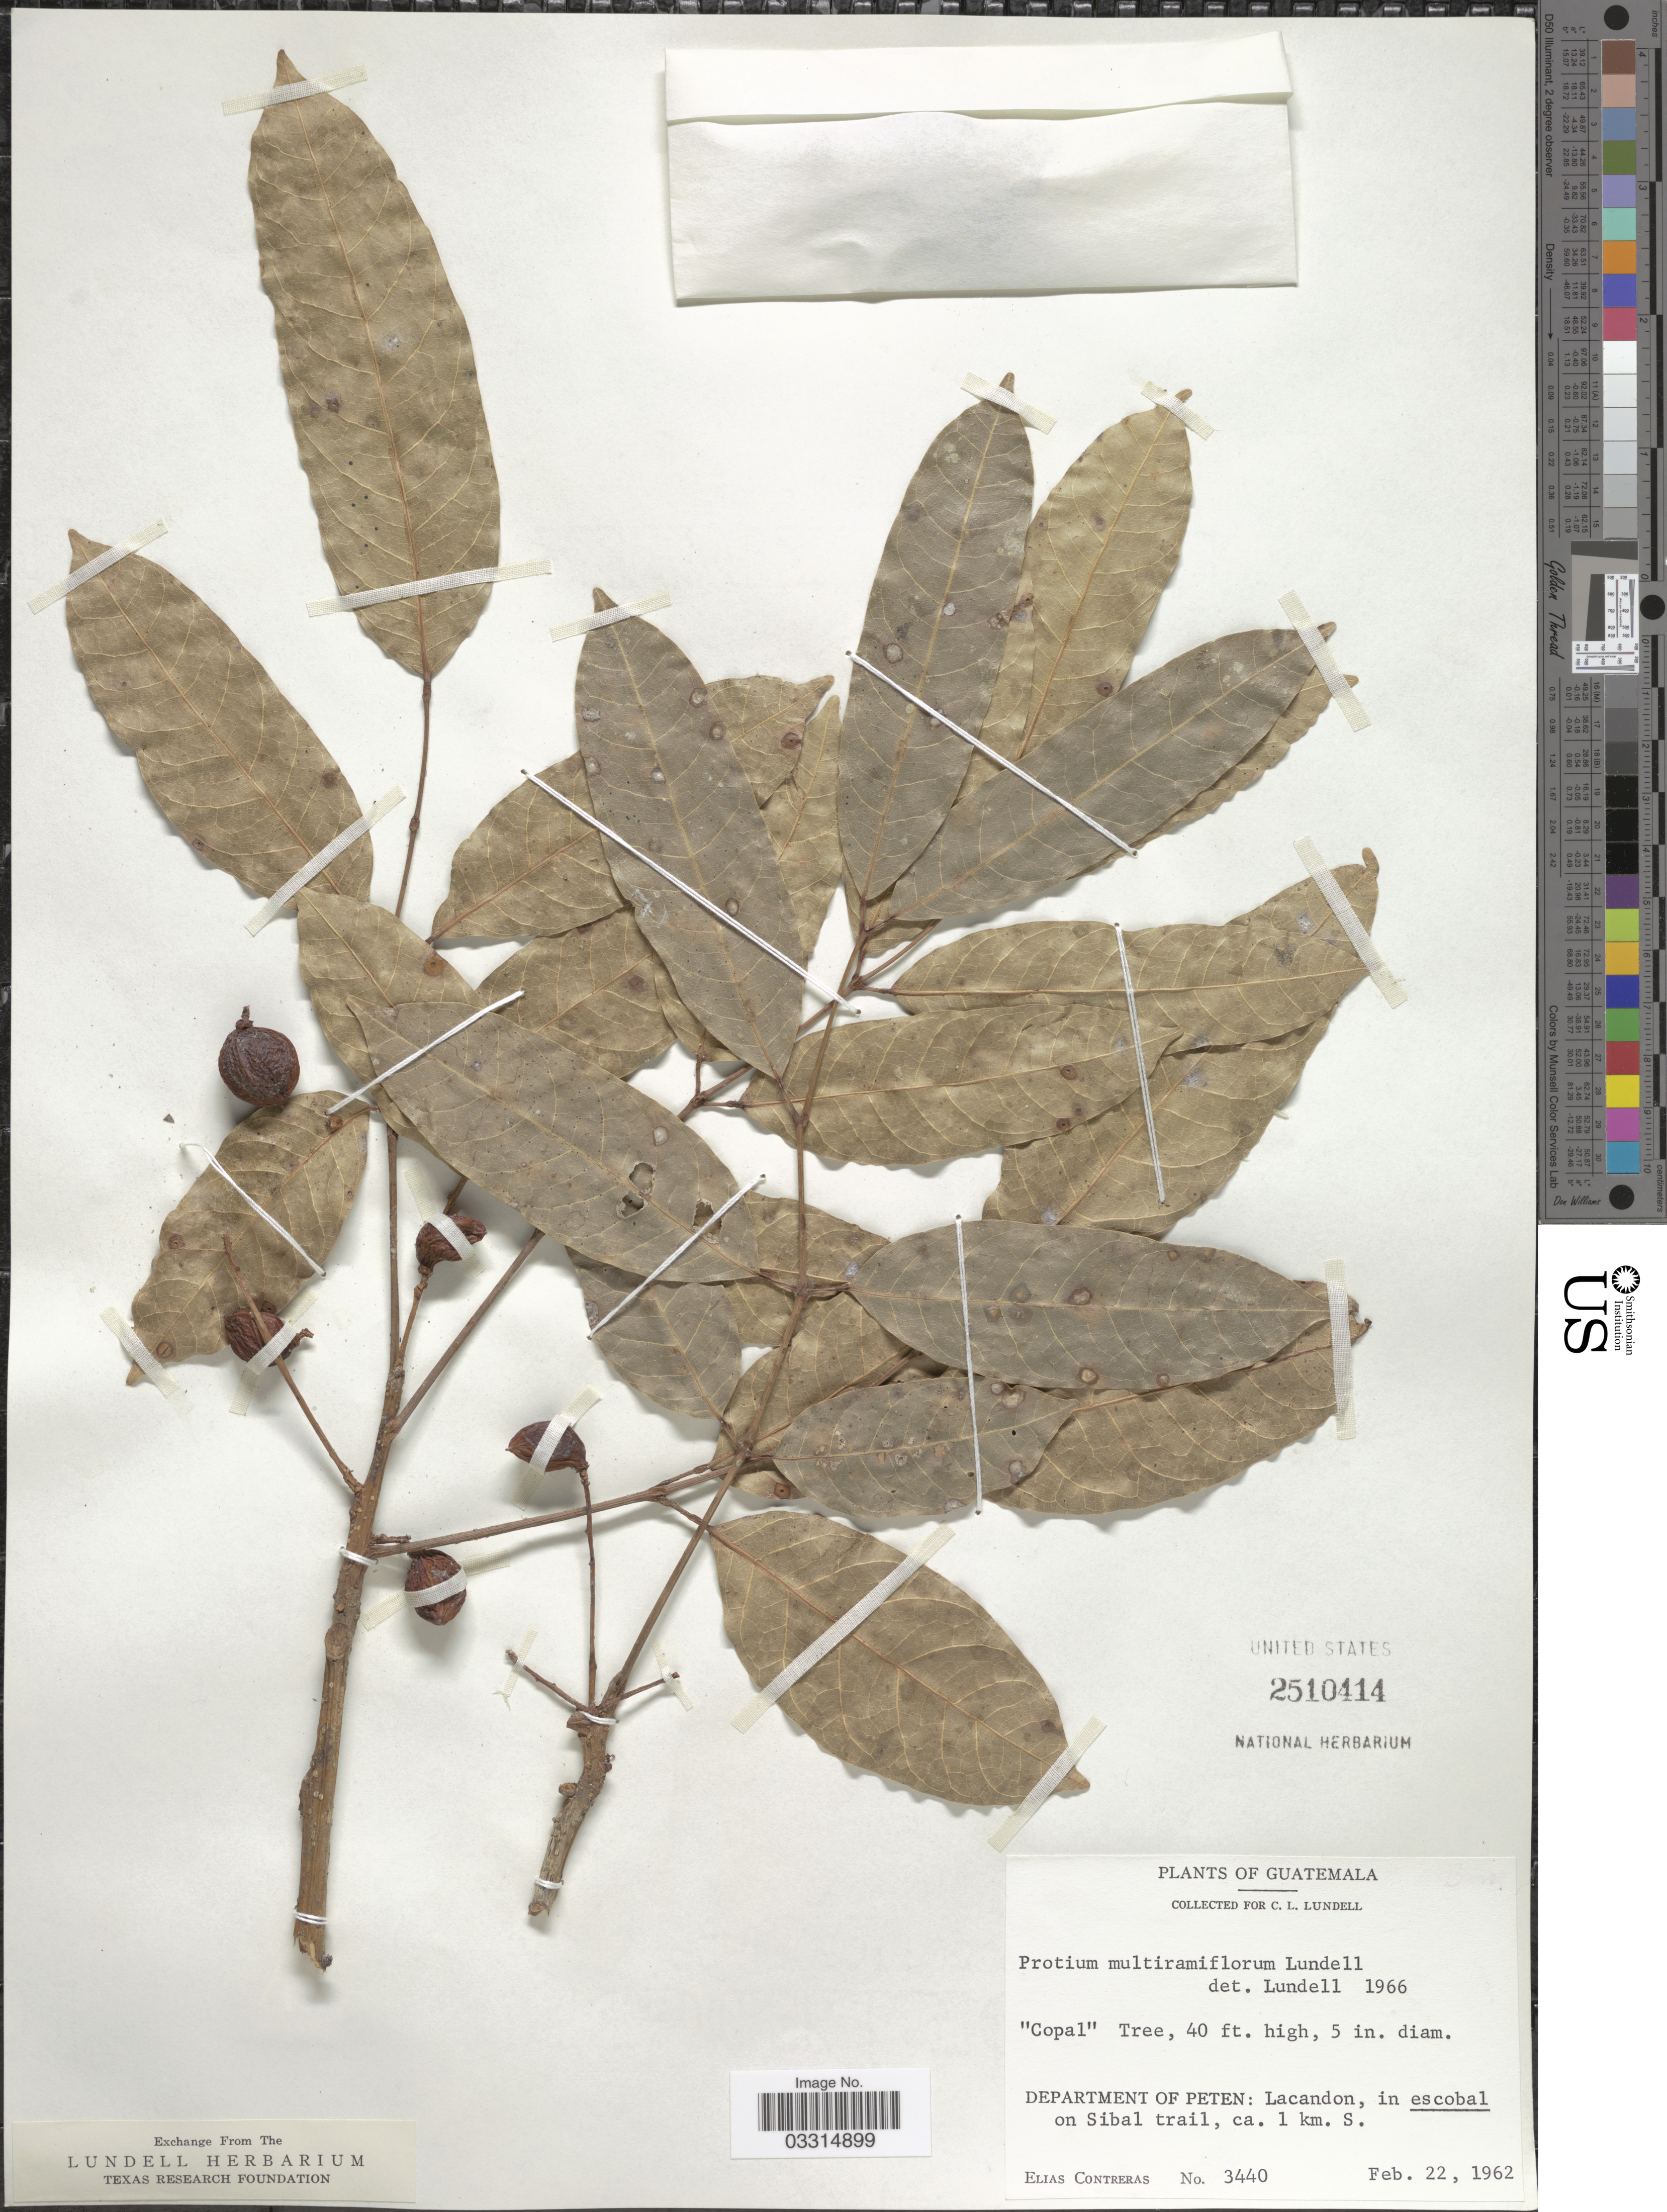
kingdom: Plantae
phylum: Tracheophyta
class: Magnoliopsida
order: Sapindales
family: Burseraceae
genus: Protium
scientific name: Protium multiramiflorum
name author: Lundell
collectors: E. Contreras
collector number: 3440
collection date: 1962-02-22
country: Guatemala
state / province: El Petén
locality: Department of Peten: Lacandon, in escobal on Sibal trail, ca. 1 km. S.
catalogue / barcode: US 2510414